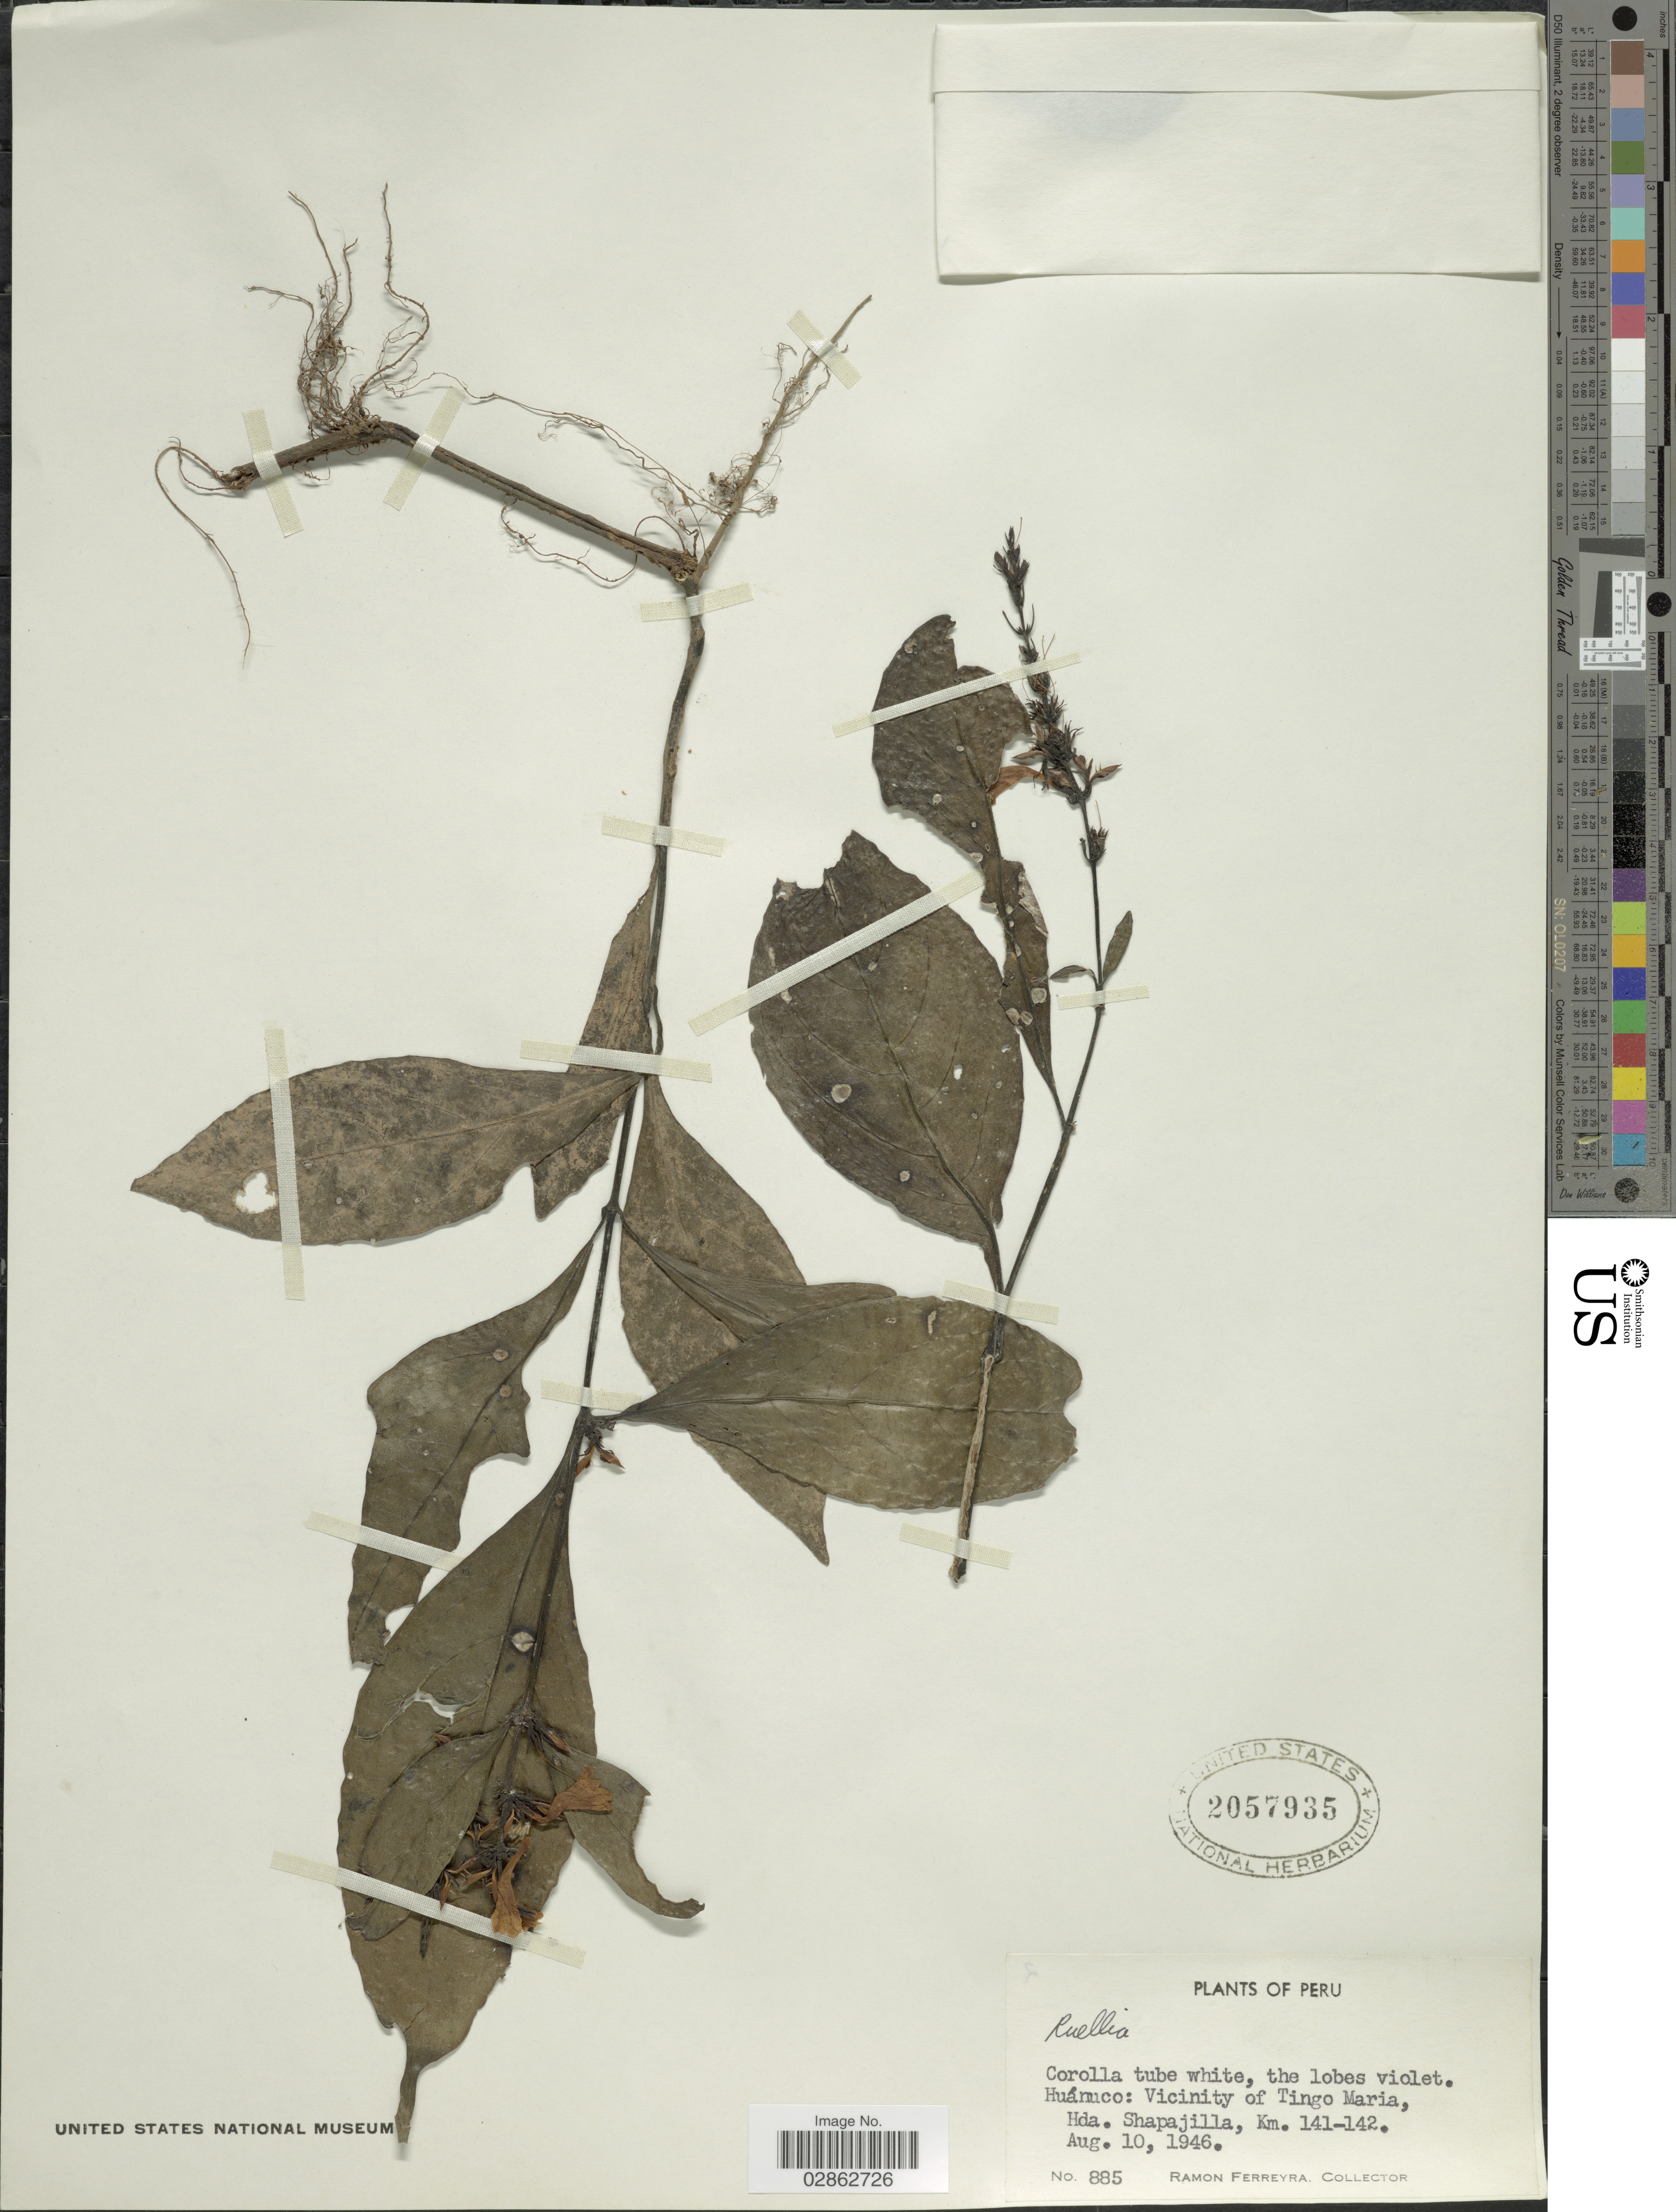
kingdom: Plantae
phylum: Tracheophyta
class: Magnoliopsida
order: Lamiales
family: Acanthaceae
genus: Ruellia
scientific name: Ruellia sp.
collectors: R. A. Ferreyra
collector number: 885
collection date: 1946-08-10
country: Peru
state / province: Huánuco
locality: Vicinity of Tingo María, Hda. Shapajilla, Km. 141-142.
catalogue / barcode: US 2057935